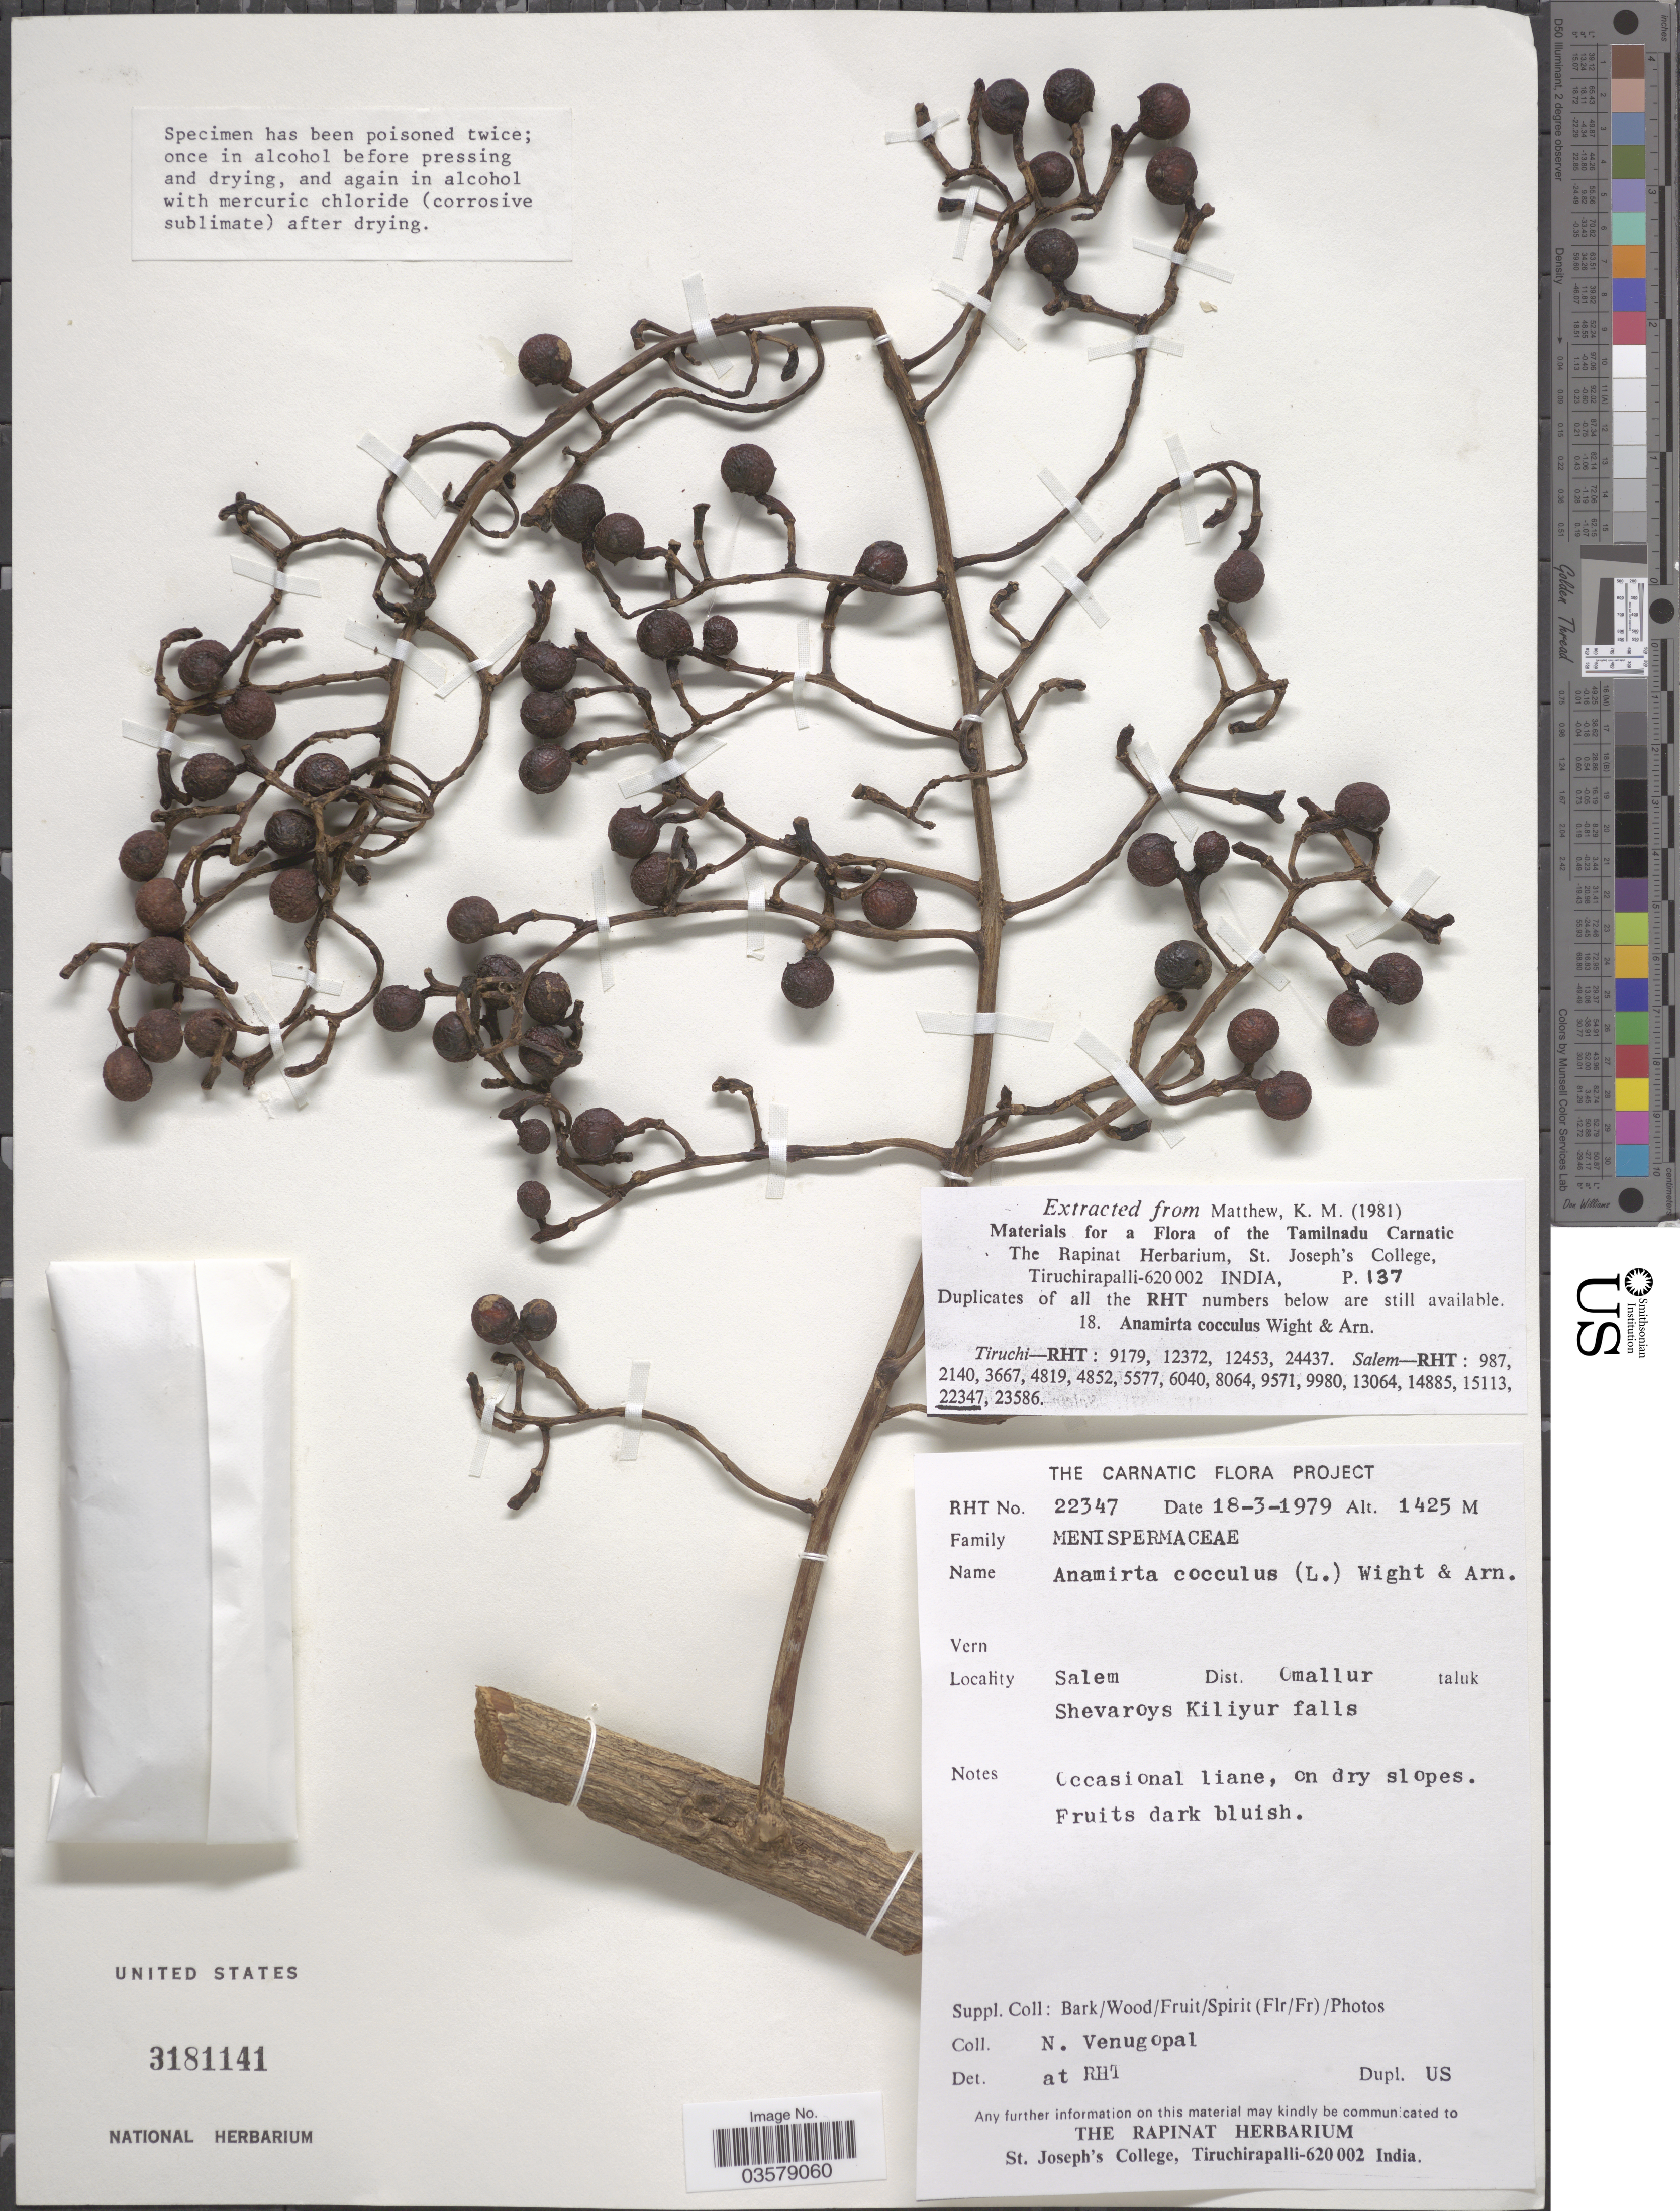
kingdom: Plantae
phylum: Tracheophyta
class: Magnoliopsida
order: Ranunculales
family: Menispermaceae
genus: Anamirta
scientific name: Anamirta cocculus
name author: (L.) Wight & Arn.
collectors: N. Venugopal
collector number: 22347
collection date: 1979-03-18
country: India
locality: Salem. Dist. Omallur taluk. Shevaroys Kiliyur falls.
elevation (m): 1425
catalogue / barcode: US 3181141